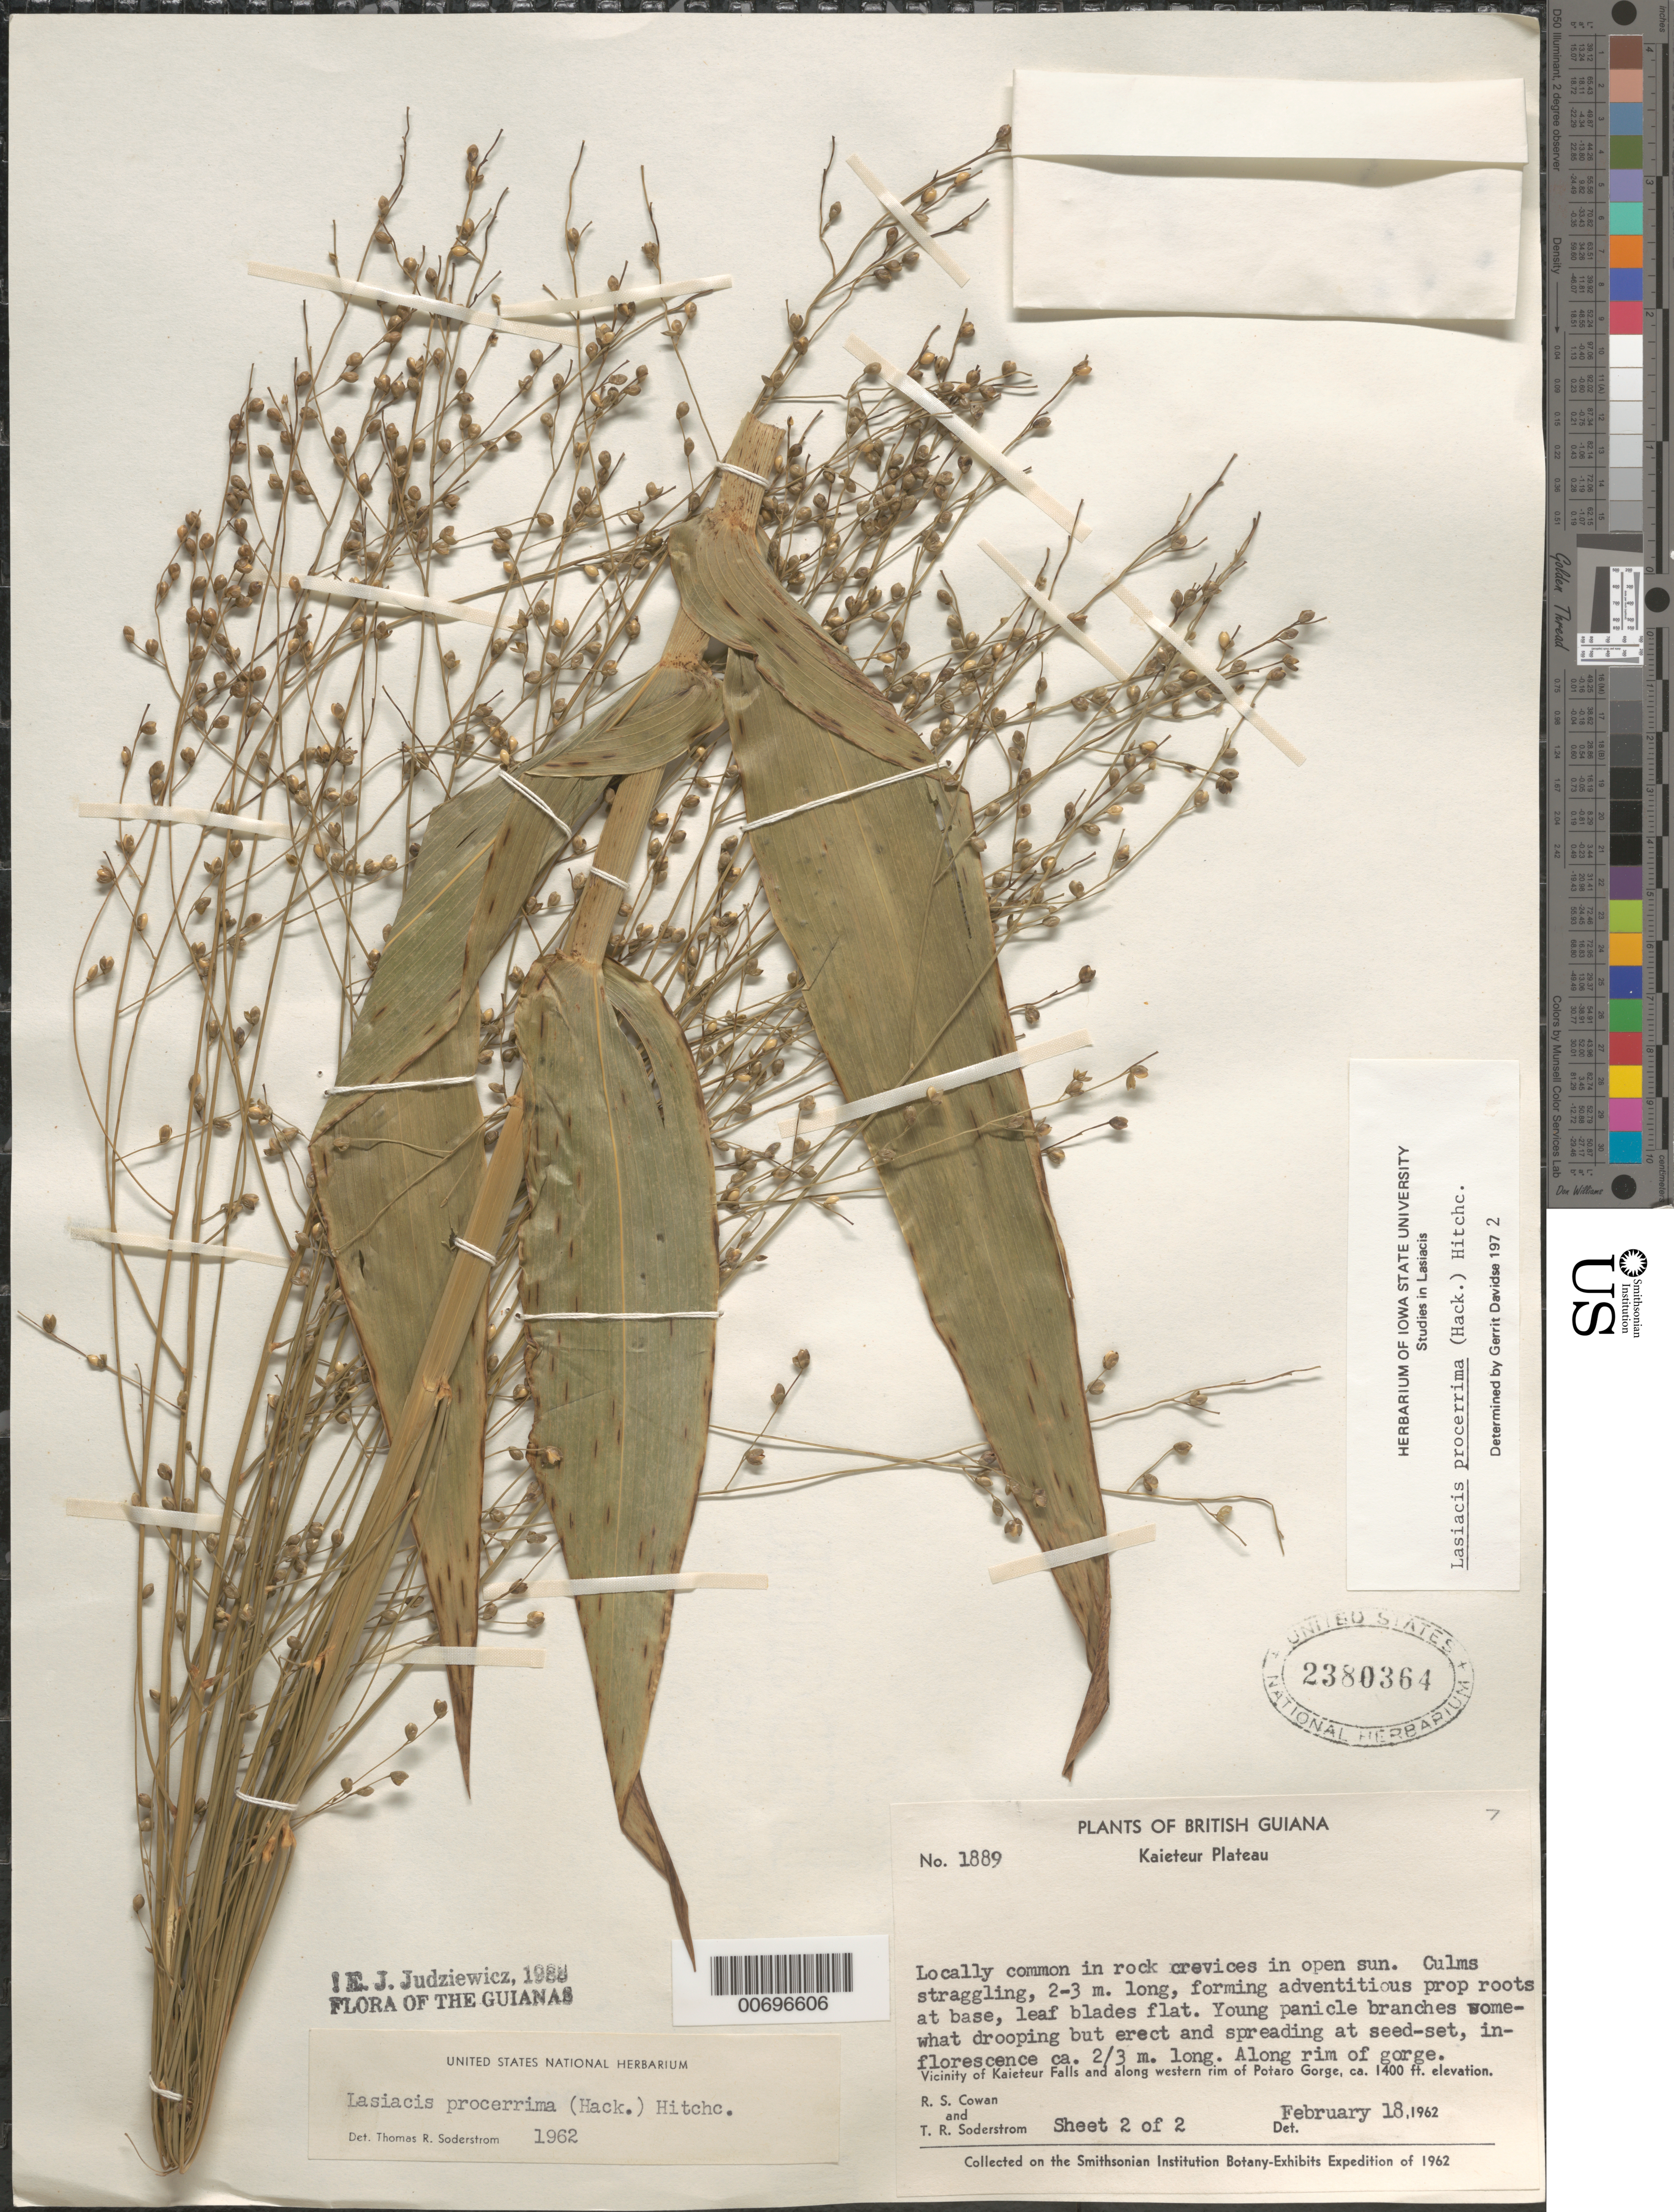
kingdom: Plantae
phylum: Tracheophyta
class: Liliopsida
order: Poales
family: Poaceae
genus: Lasiacis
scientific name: Lasiacis procerrima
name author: (Hack.) Hitchc.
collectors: R. S. Cowan & T. R. Soderstrom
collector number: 1889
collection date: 1962-02-18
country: Guyana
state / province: Potaro-Siparuni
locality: British Guiana. Kaieteur Plateau. Vicinity of Kaieteur Falls and along western rim of Potaro Gorge. Smithsonian Institution Botany-Exhibits Expedition of 1962.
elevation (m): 427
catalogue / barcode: US 2380364